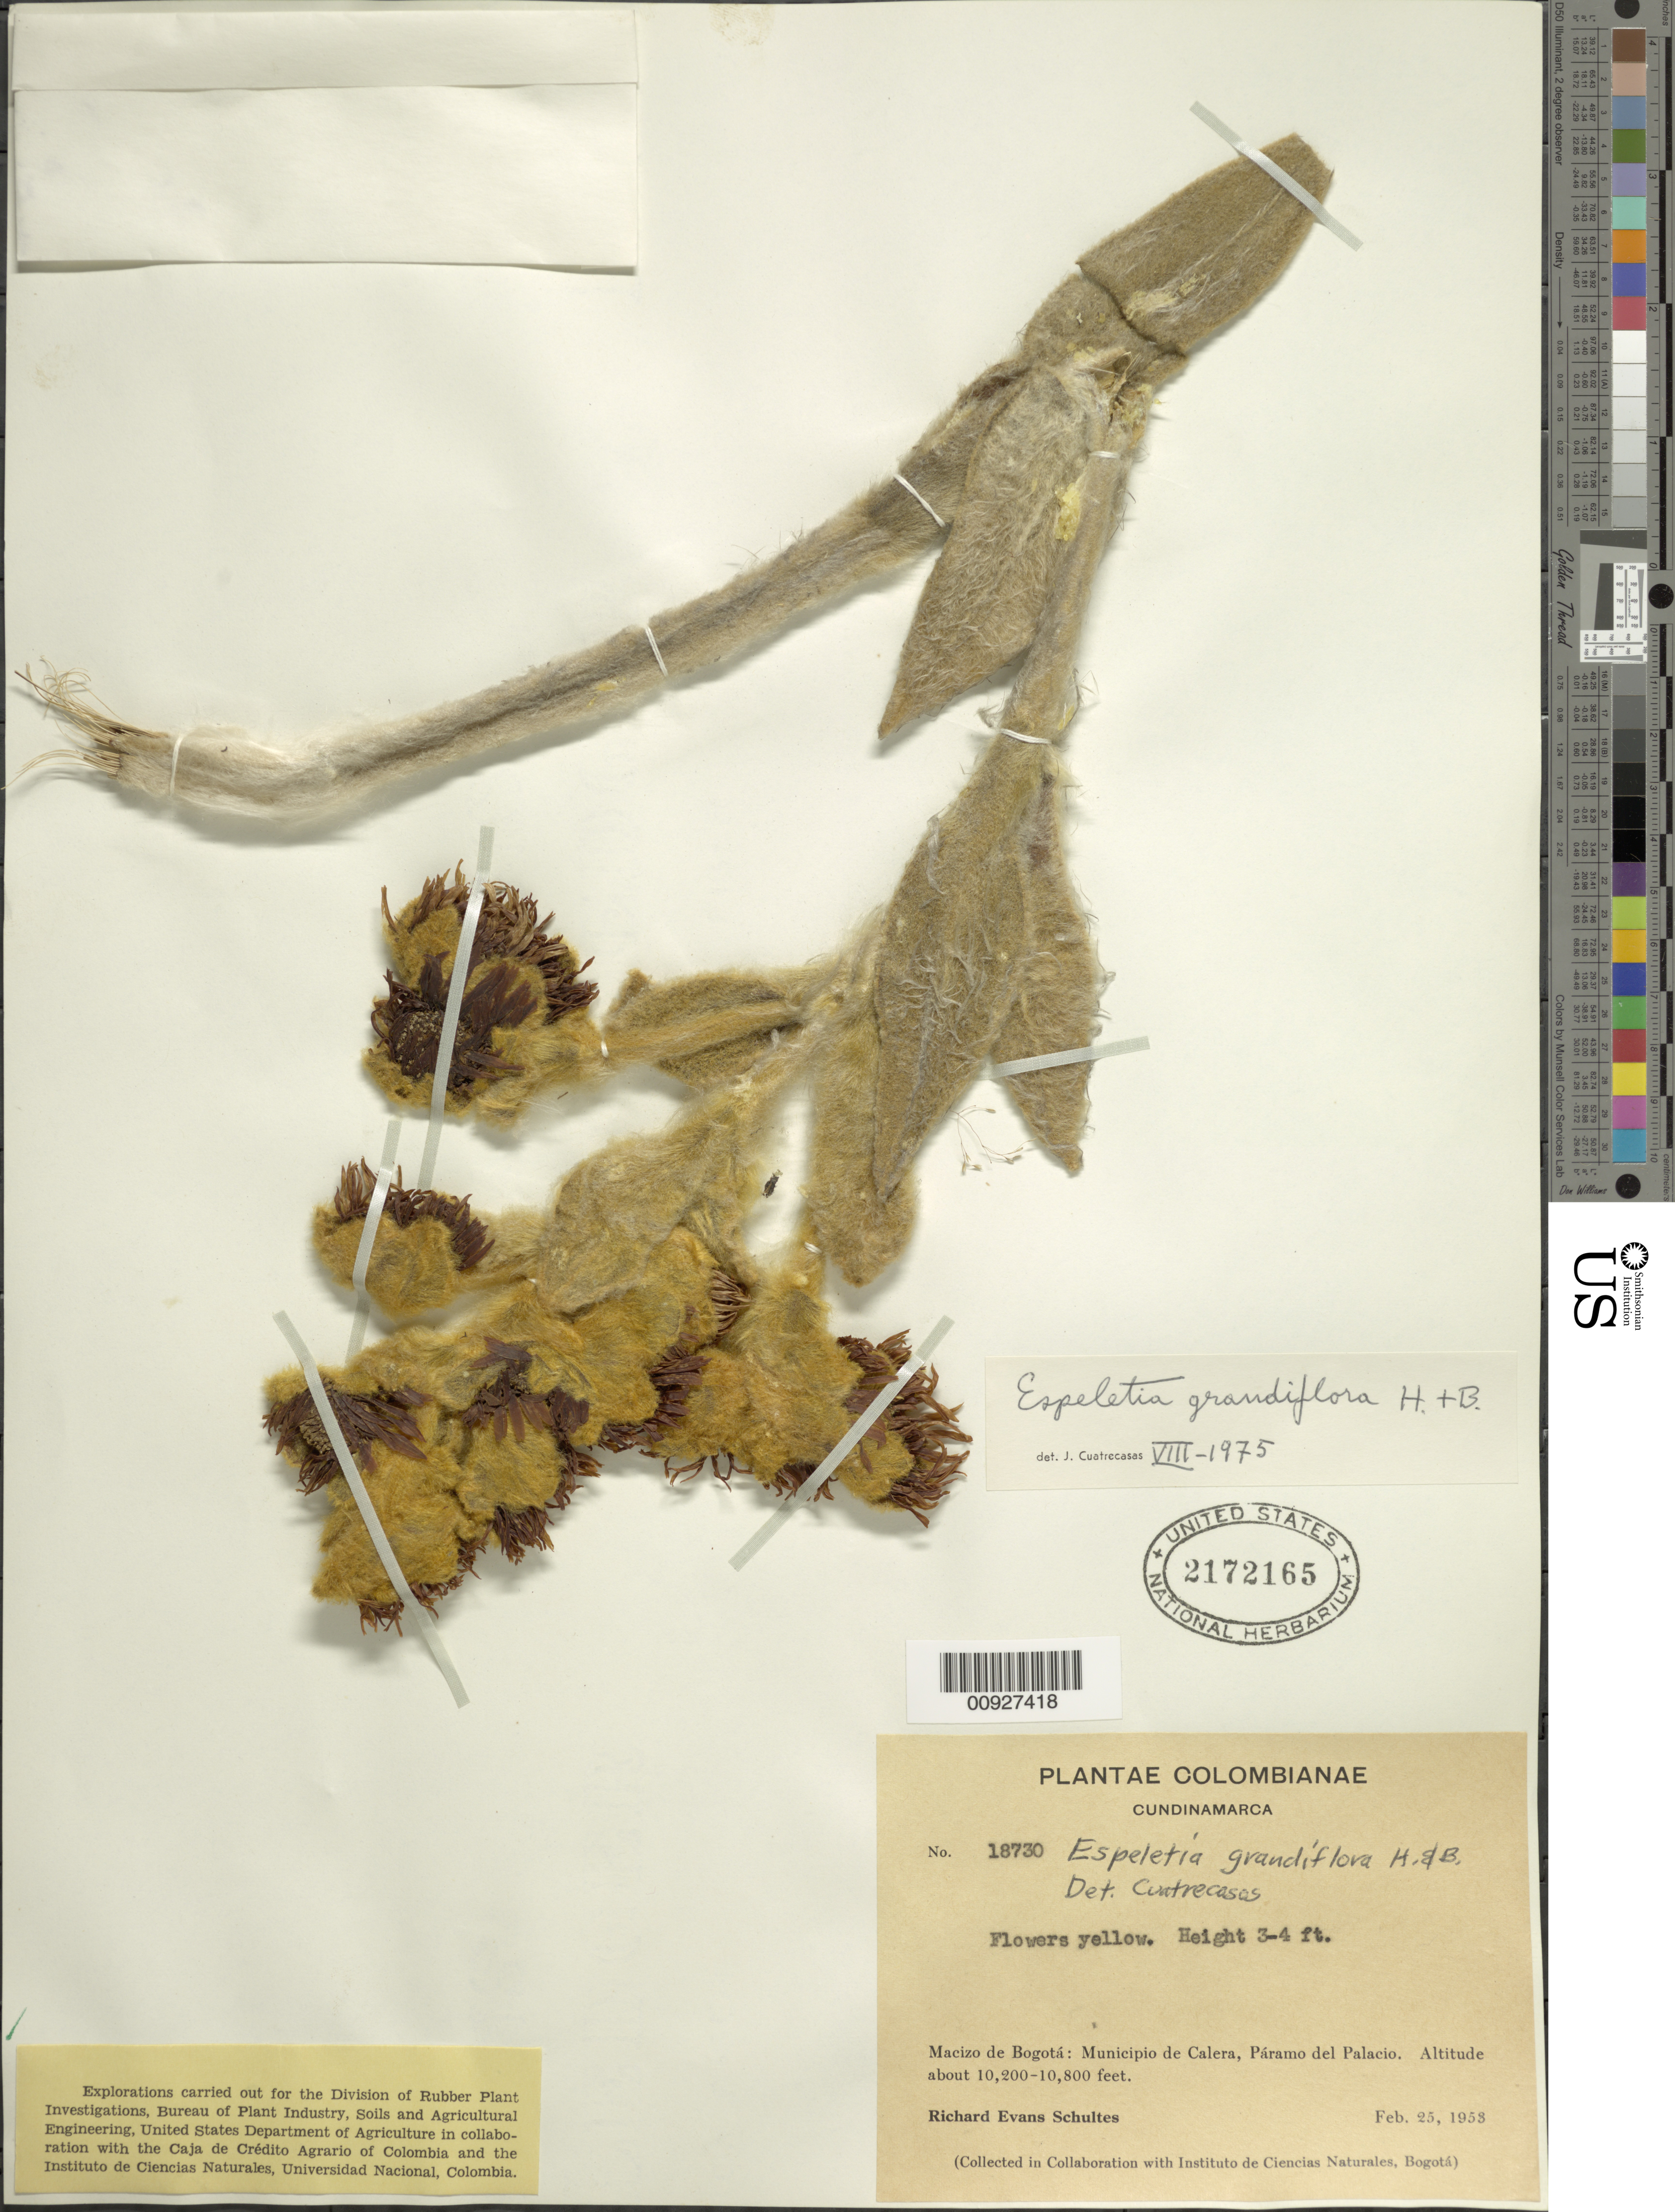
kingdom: Plantae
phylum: Tracheophyta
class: Magnoliopsida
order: Asterales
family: Asteraceae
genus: Espeletia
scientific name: Espeletia grandiflora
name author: Humb. & Bonpl.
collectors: R. E. Schultes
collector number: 18730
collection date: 1953-02-25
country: Colombia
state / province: Cundinamarca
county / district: Calera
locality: Páramo de Palacio. Macizo de Bogotá.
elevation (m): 3400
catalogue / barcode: US 2172165